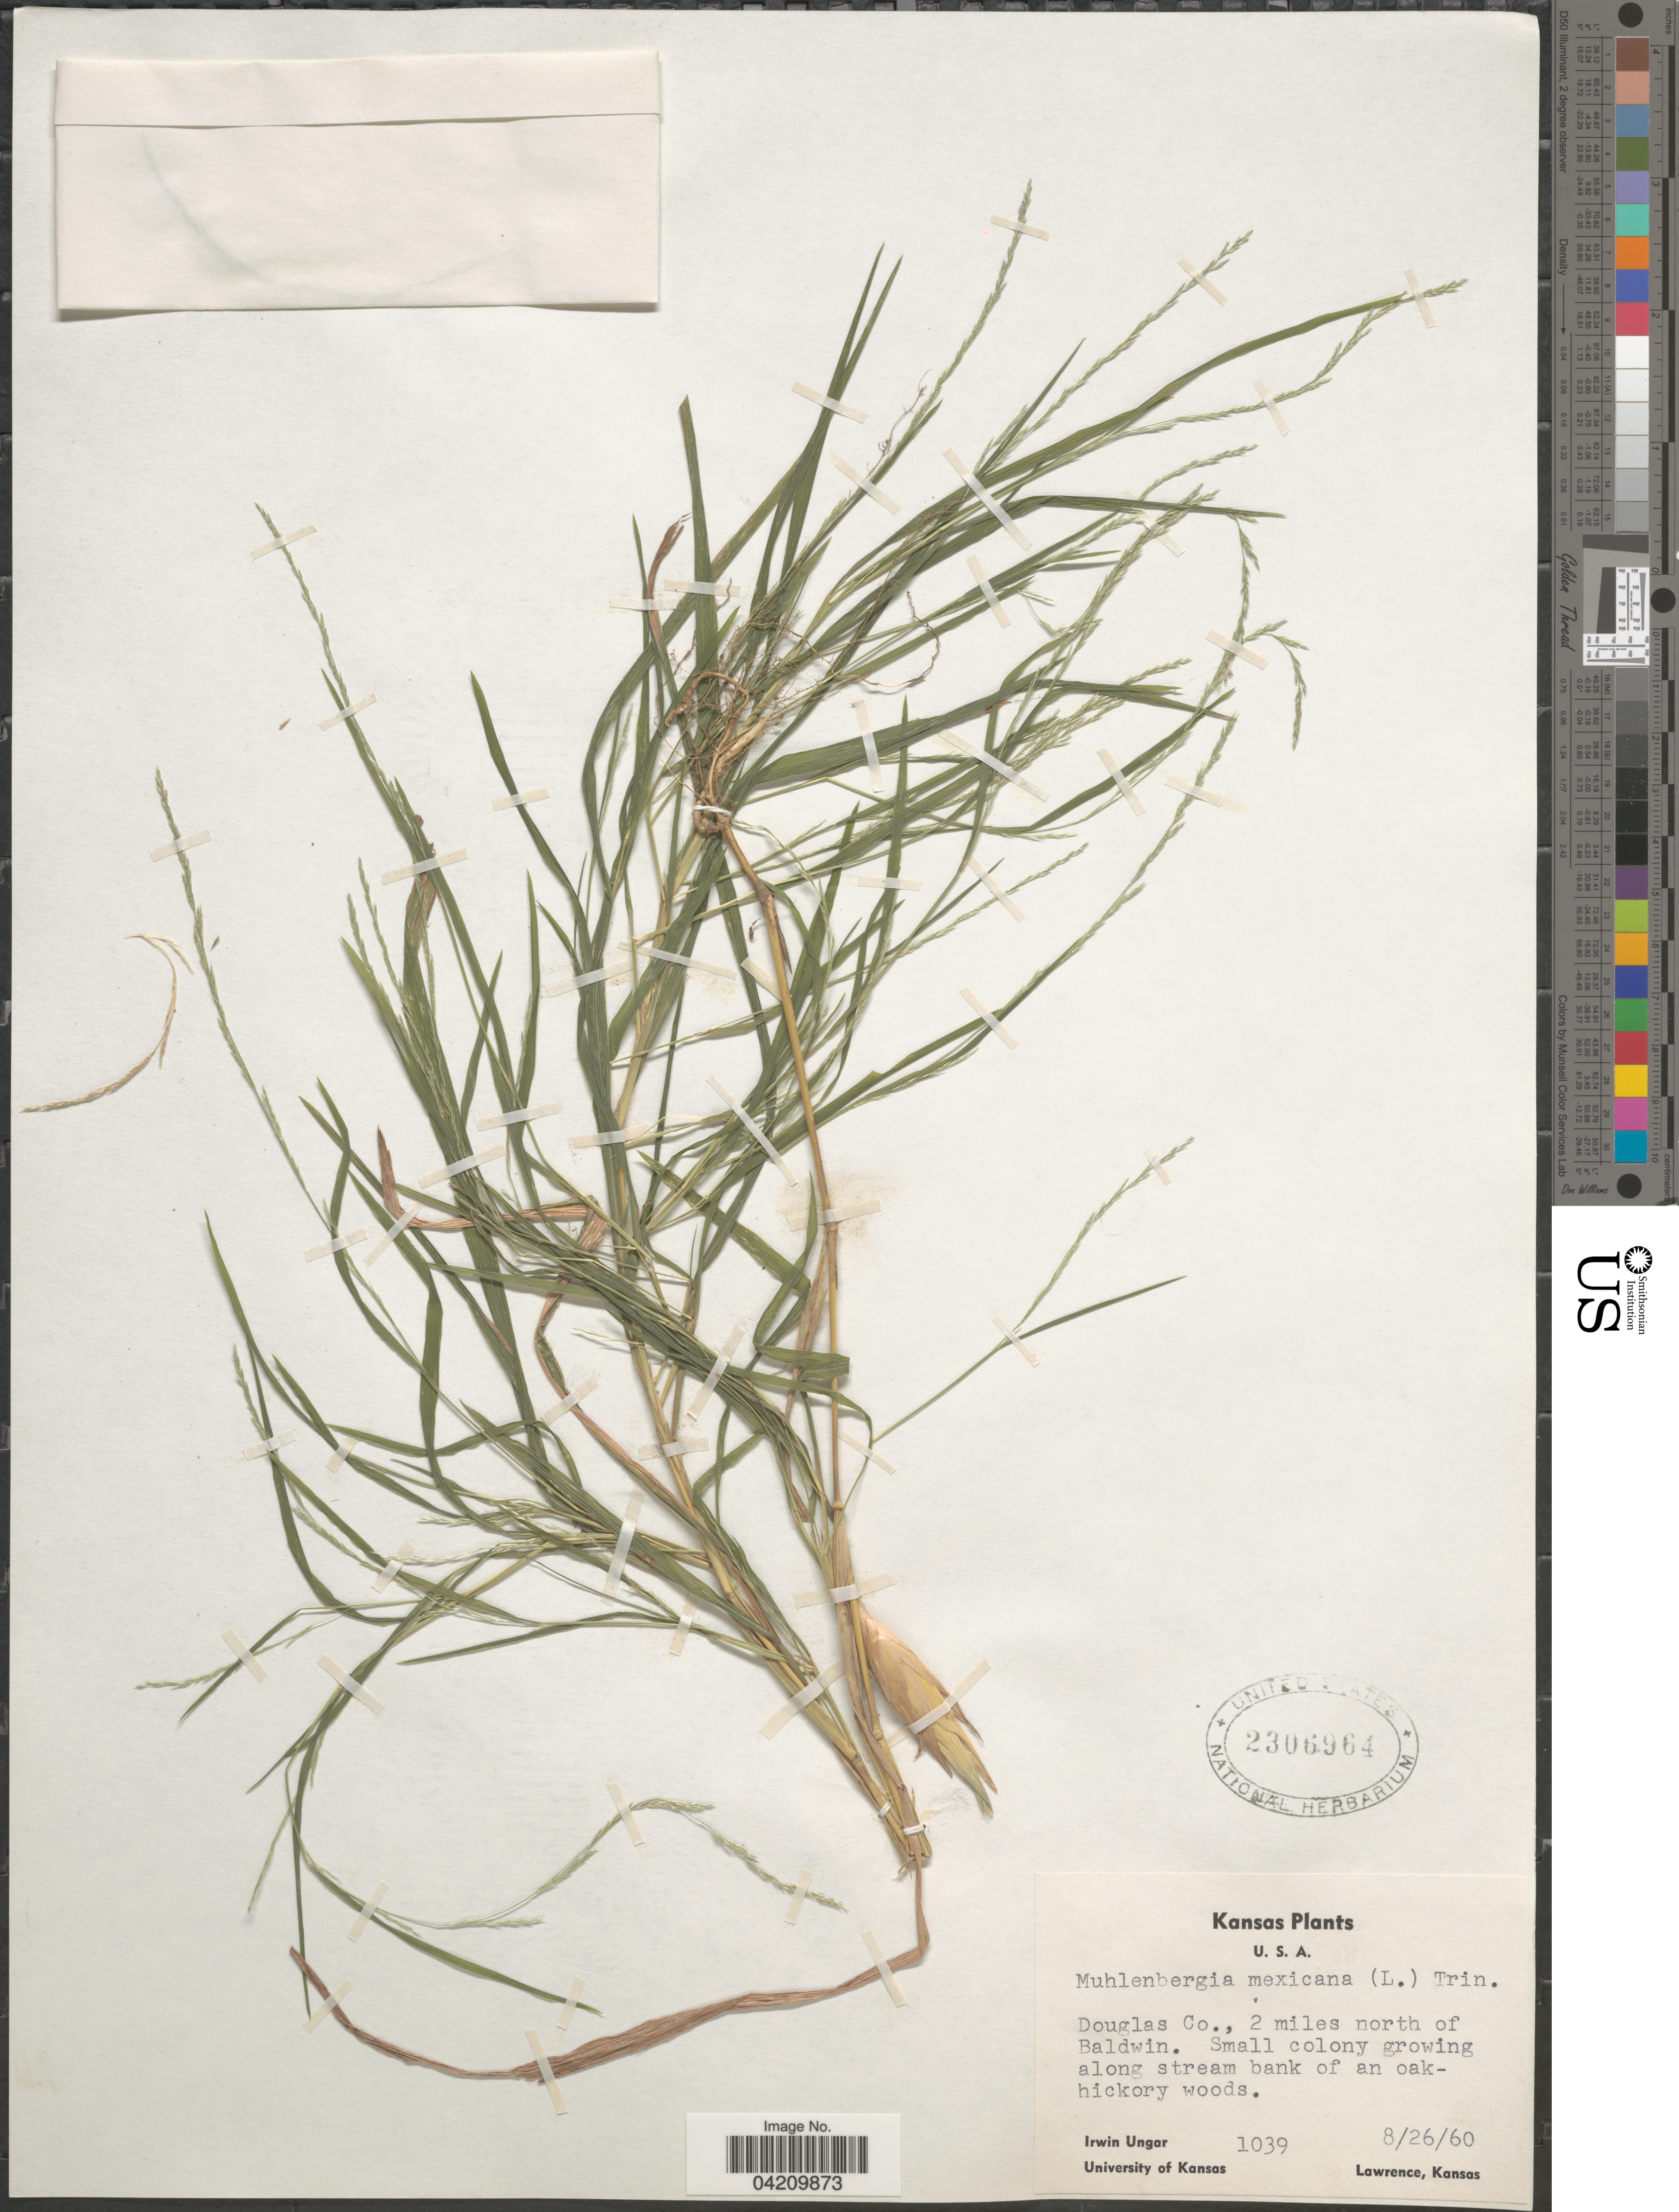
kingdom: Plantae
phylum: Tracheophyta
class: Liliopsida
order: Poales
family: Poaceae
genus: Muhlenbergia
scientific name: Muhlenbergia mexicana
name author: (L.) Trin.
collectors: I. Ungar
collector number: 1039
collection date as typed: Transcribed d/m/y: 26/8/60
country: United States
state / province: Kansas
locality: Douglas Co., 2 miles north of Baldwin.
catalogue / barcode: US 2306964